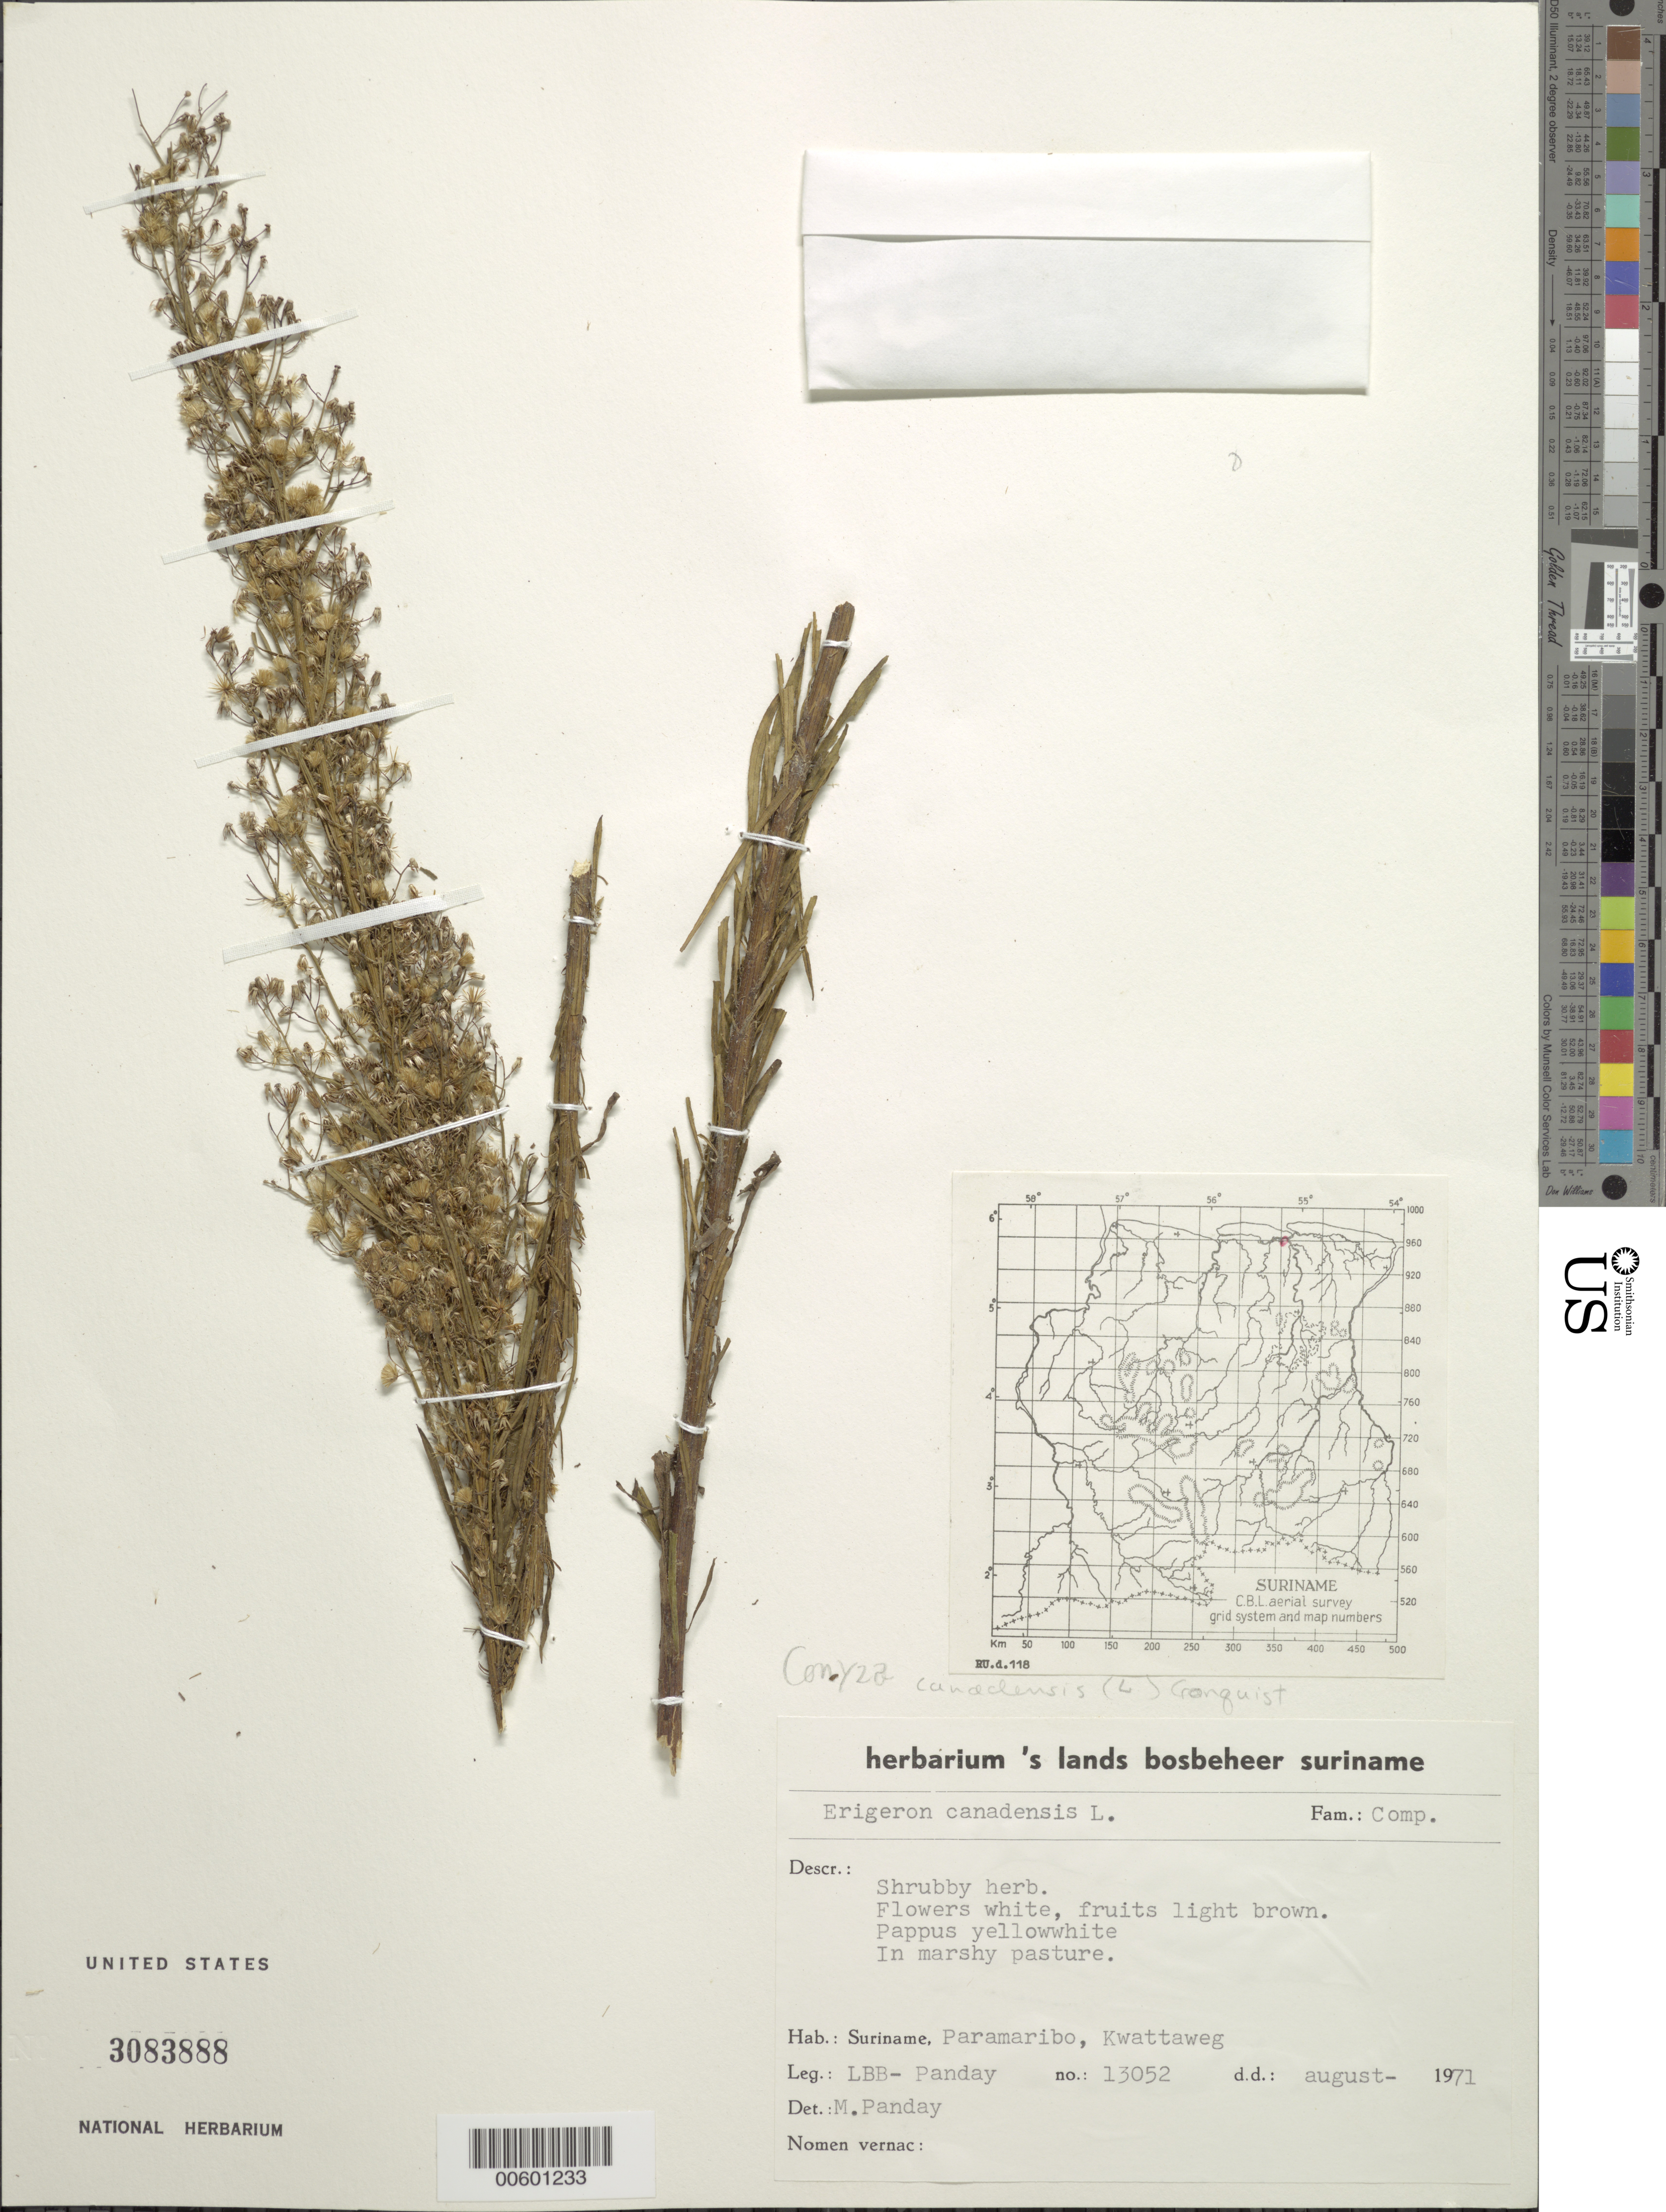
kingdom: Plantae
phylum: Tracheophyta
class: Magnoliopsida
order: Asterales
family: Asteraceae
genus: Conyza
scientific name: Conyza canadensis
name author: (L.) Cronq.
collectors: M. Panday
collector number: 13052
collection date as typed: Aug-71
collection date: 1971-08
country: Suriname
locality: Paramaribo, Kwattaweg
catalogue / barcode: US 3083888